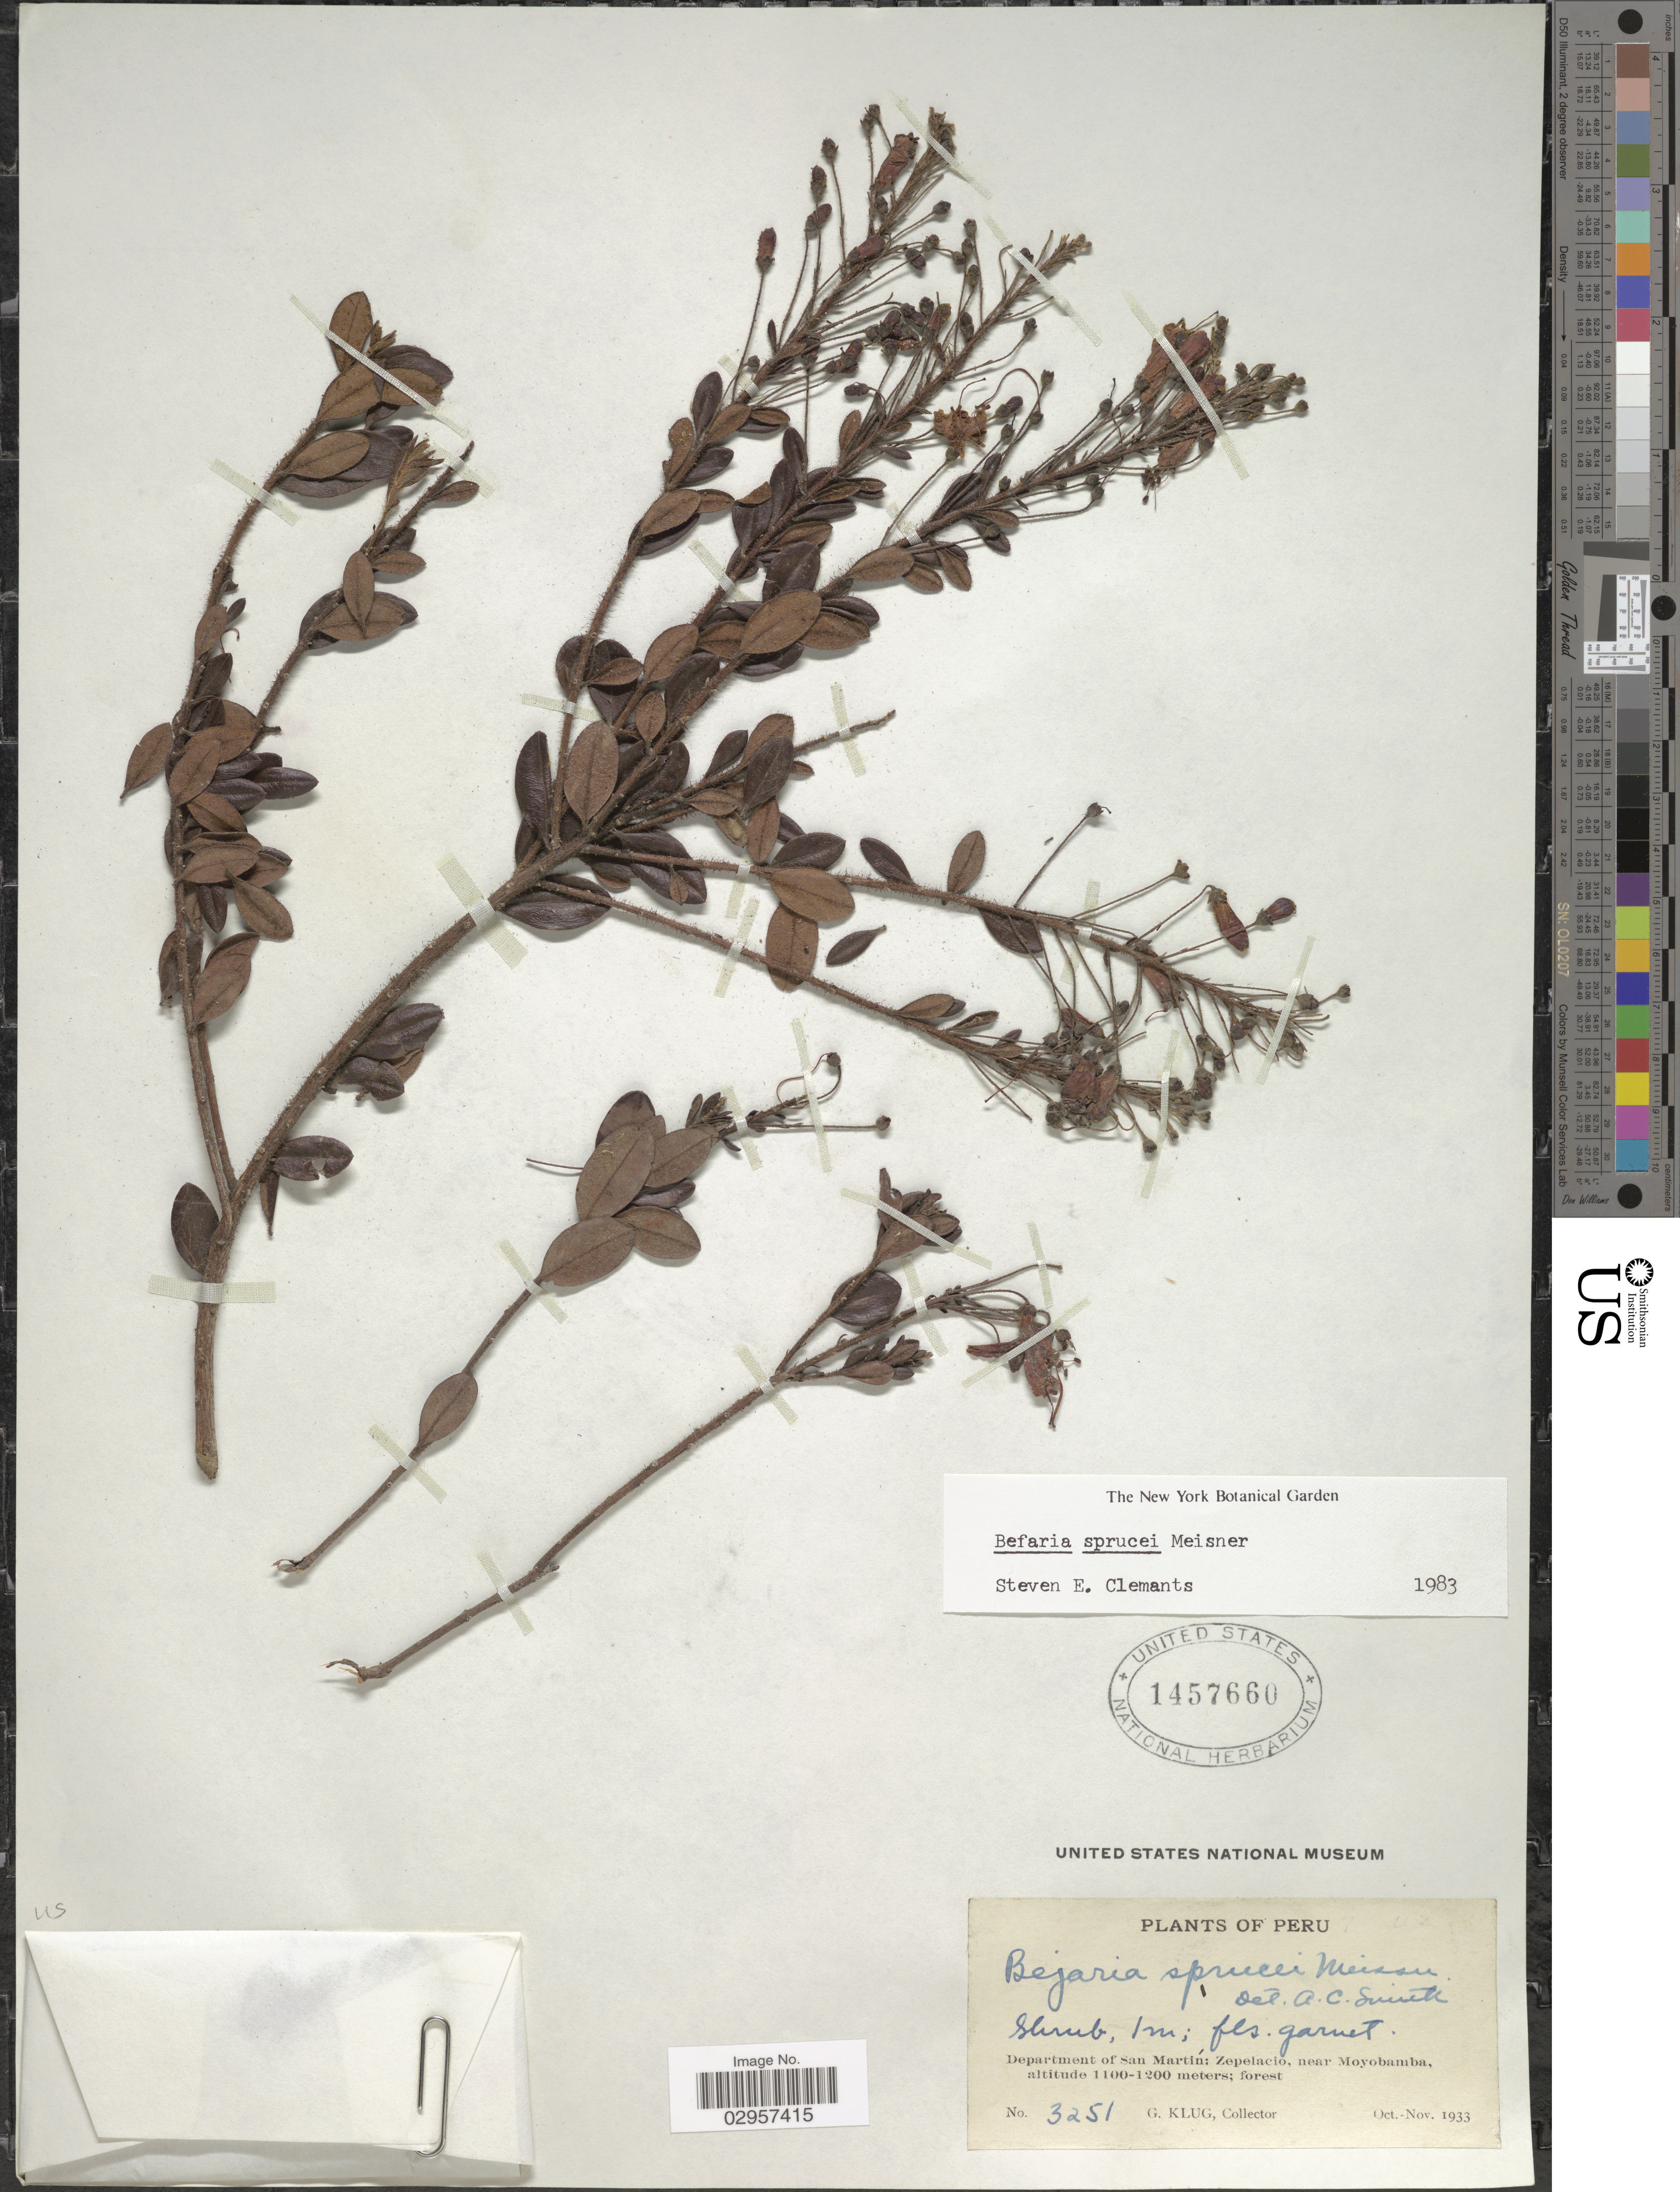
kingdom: Plantae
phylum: Tracheophyta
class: Magnoliopsida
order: Ericales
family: Ericaceae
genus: Befaria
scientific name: Befaria sprucei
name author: Meisn.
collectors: G. Klug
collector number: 3251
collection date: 1933-10/1933-11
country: Peru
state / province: San Martín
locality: Department of San Martín: Zepelacio, near Moyobamba.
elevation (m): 1100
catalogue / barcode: US 1457660